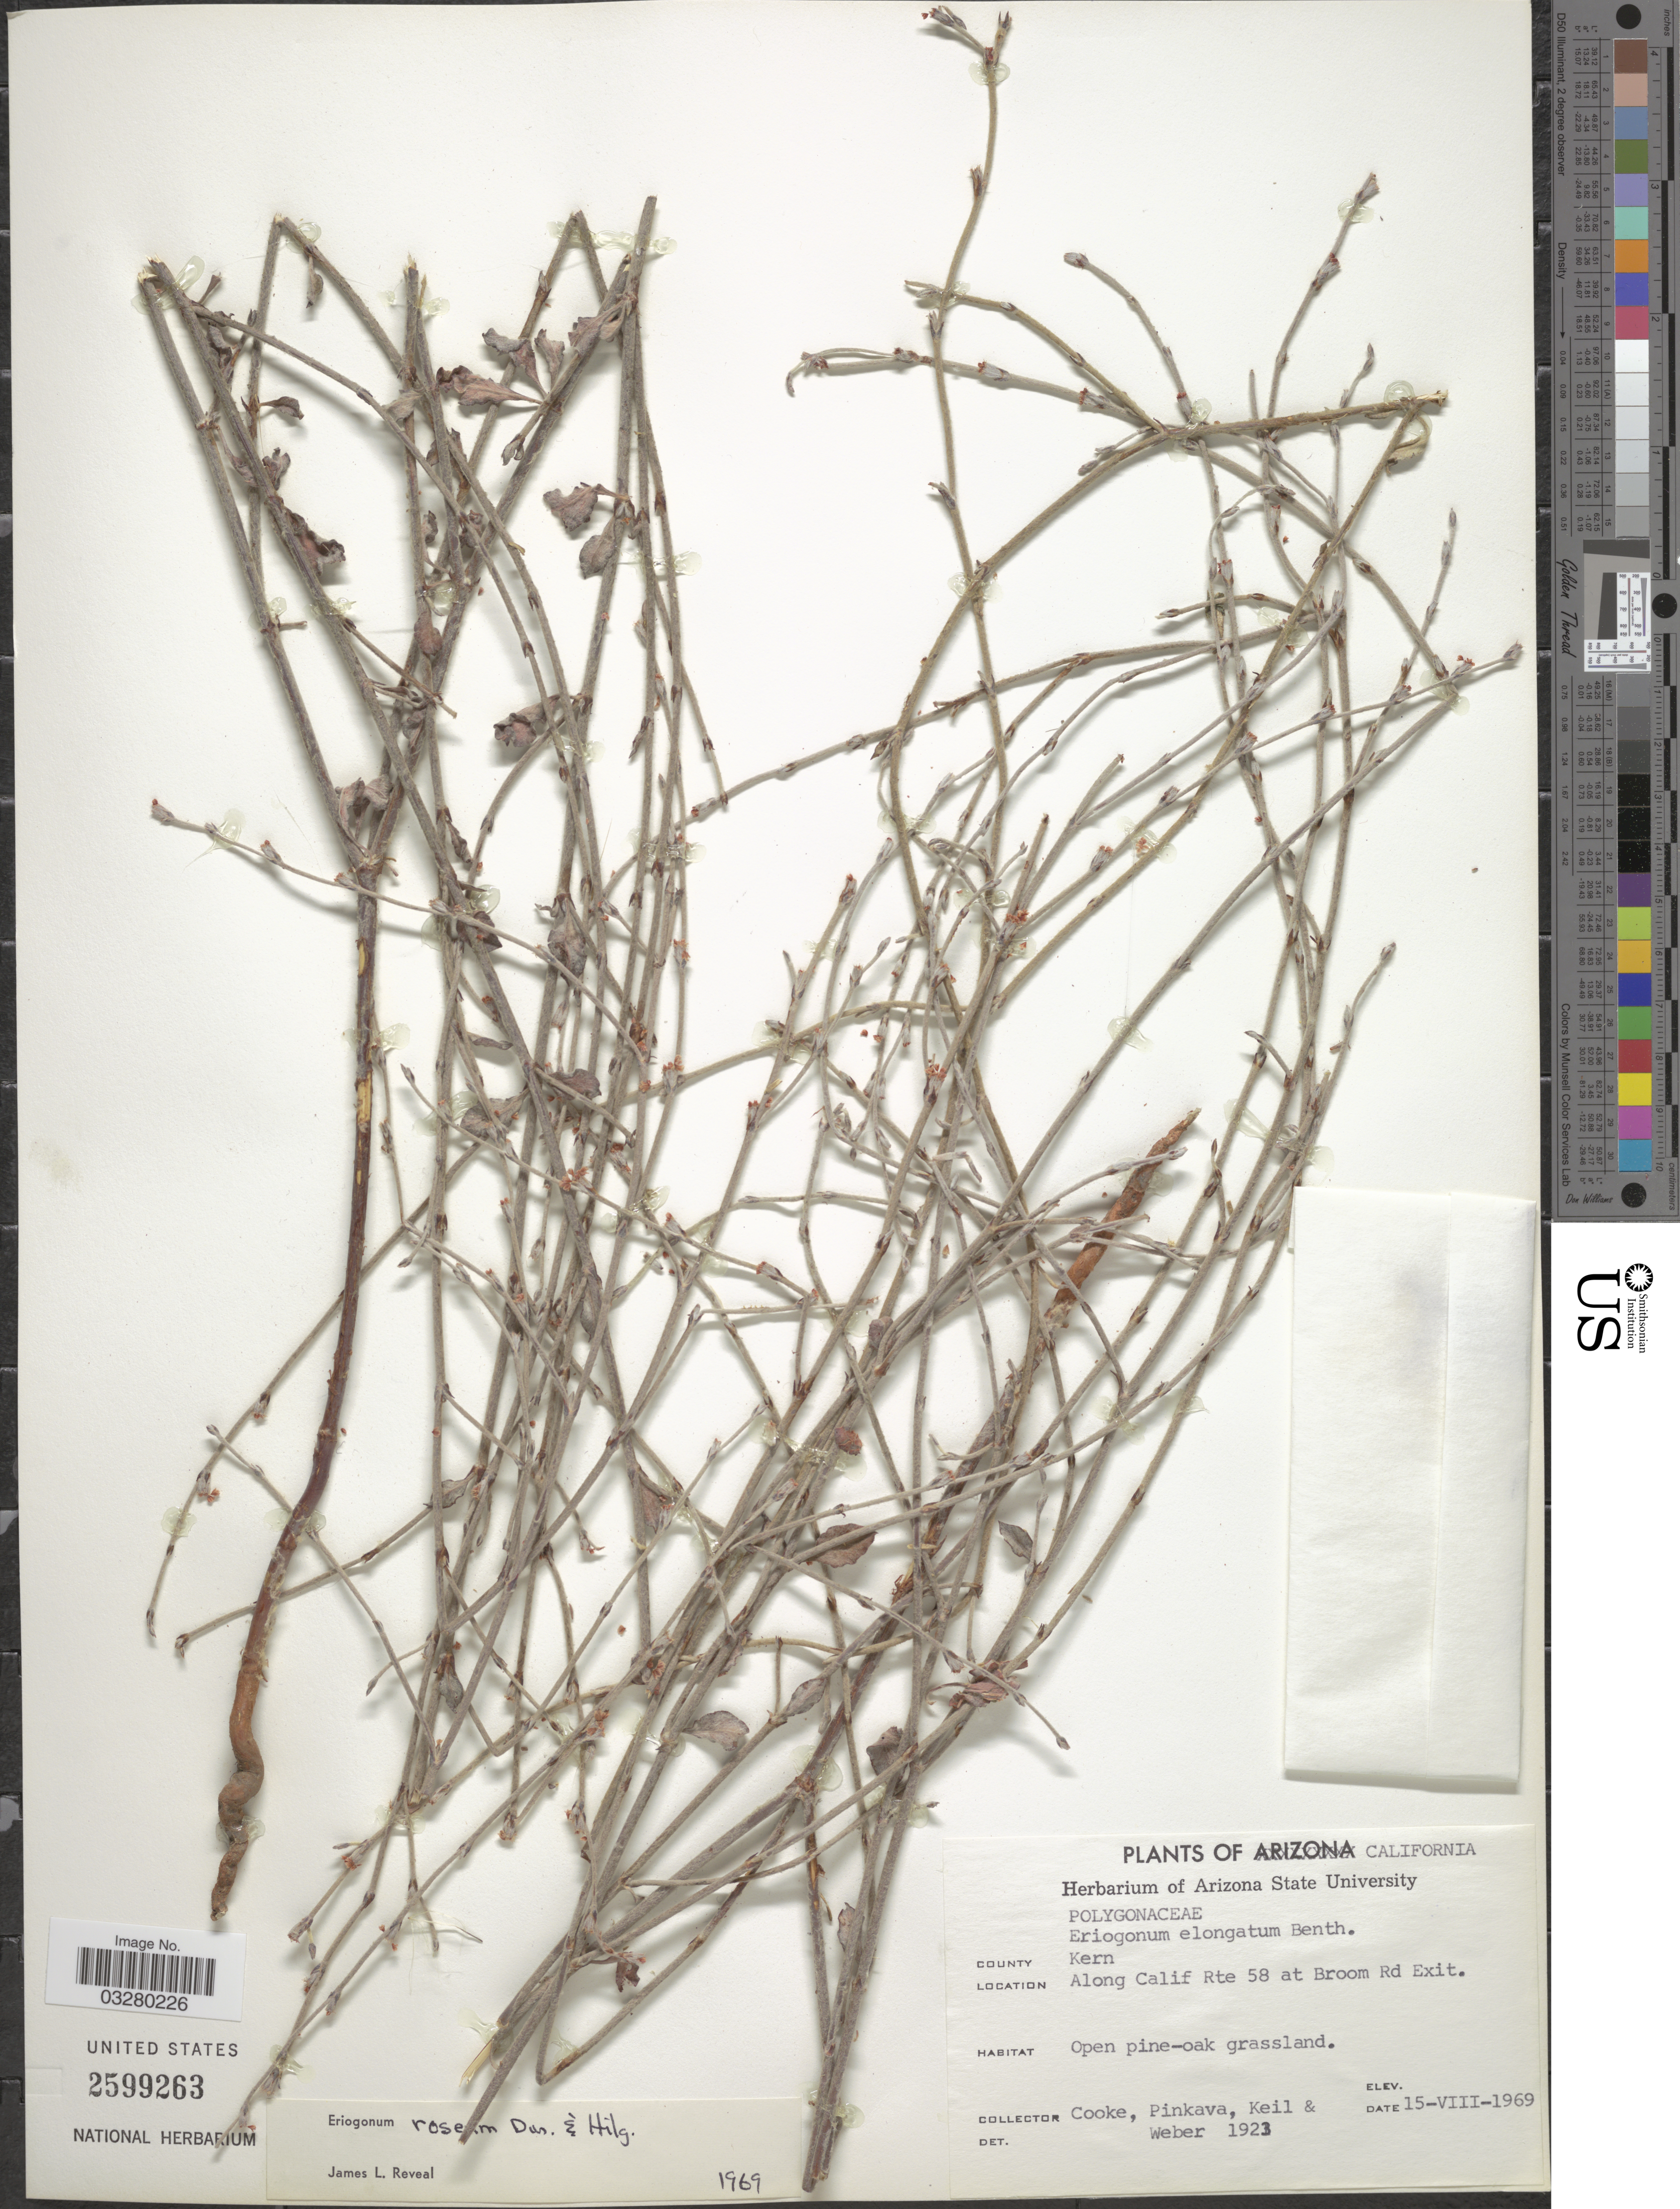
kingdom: Plantae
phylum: Tracheophyta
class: Magnoliopsida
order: Caryophyllales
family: Polygonaceae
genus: Eriogonum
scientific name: Eriogonum roseum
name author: Durand & Hilg.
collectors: Cook, -. Pinkava, Keil & -- Weber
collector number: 1923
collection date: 1969-08-15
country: United States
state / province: California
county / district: Kern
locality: County Kern. Along Calif Rte 58 at Broom Rd Exit.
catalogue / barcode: US 2599263